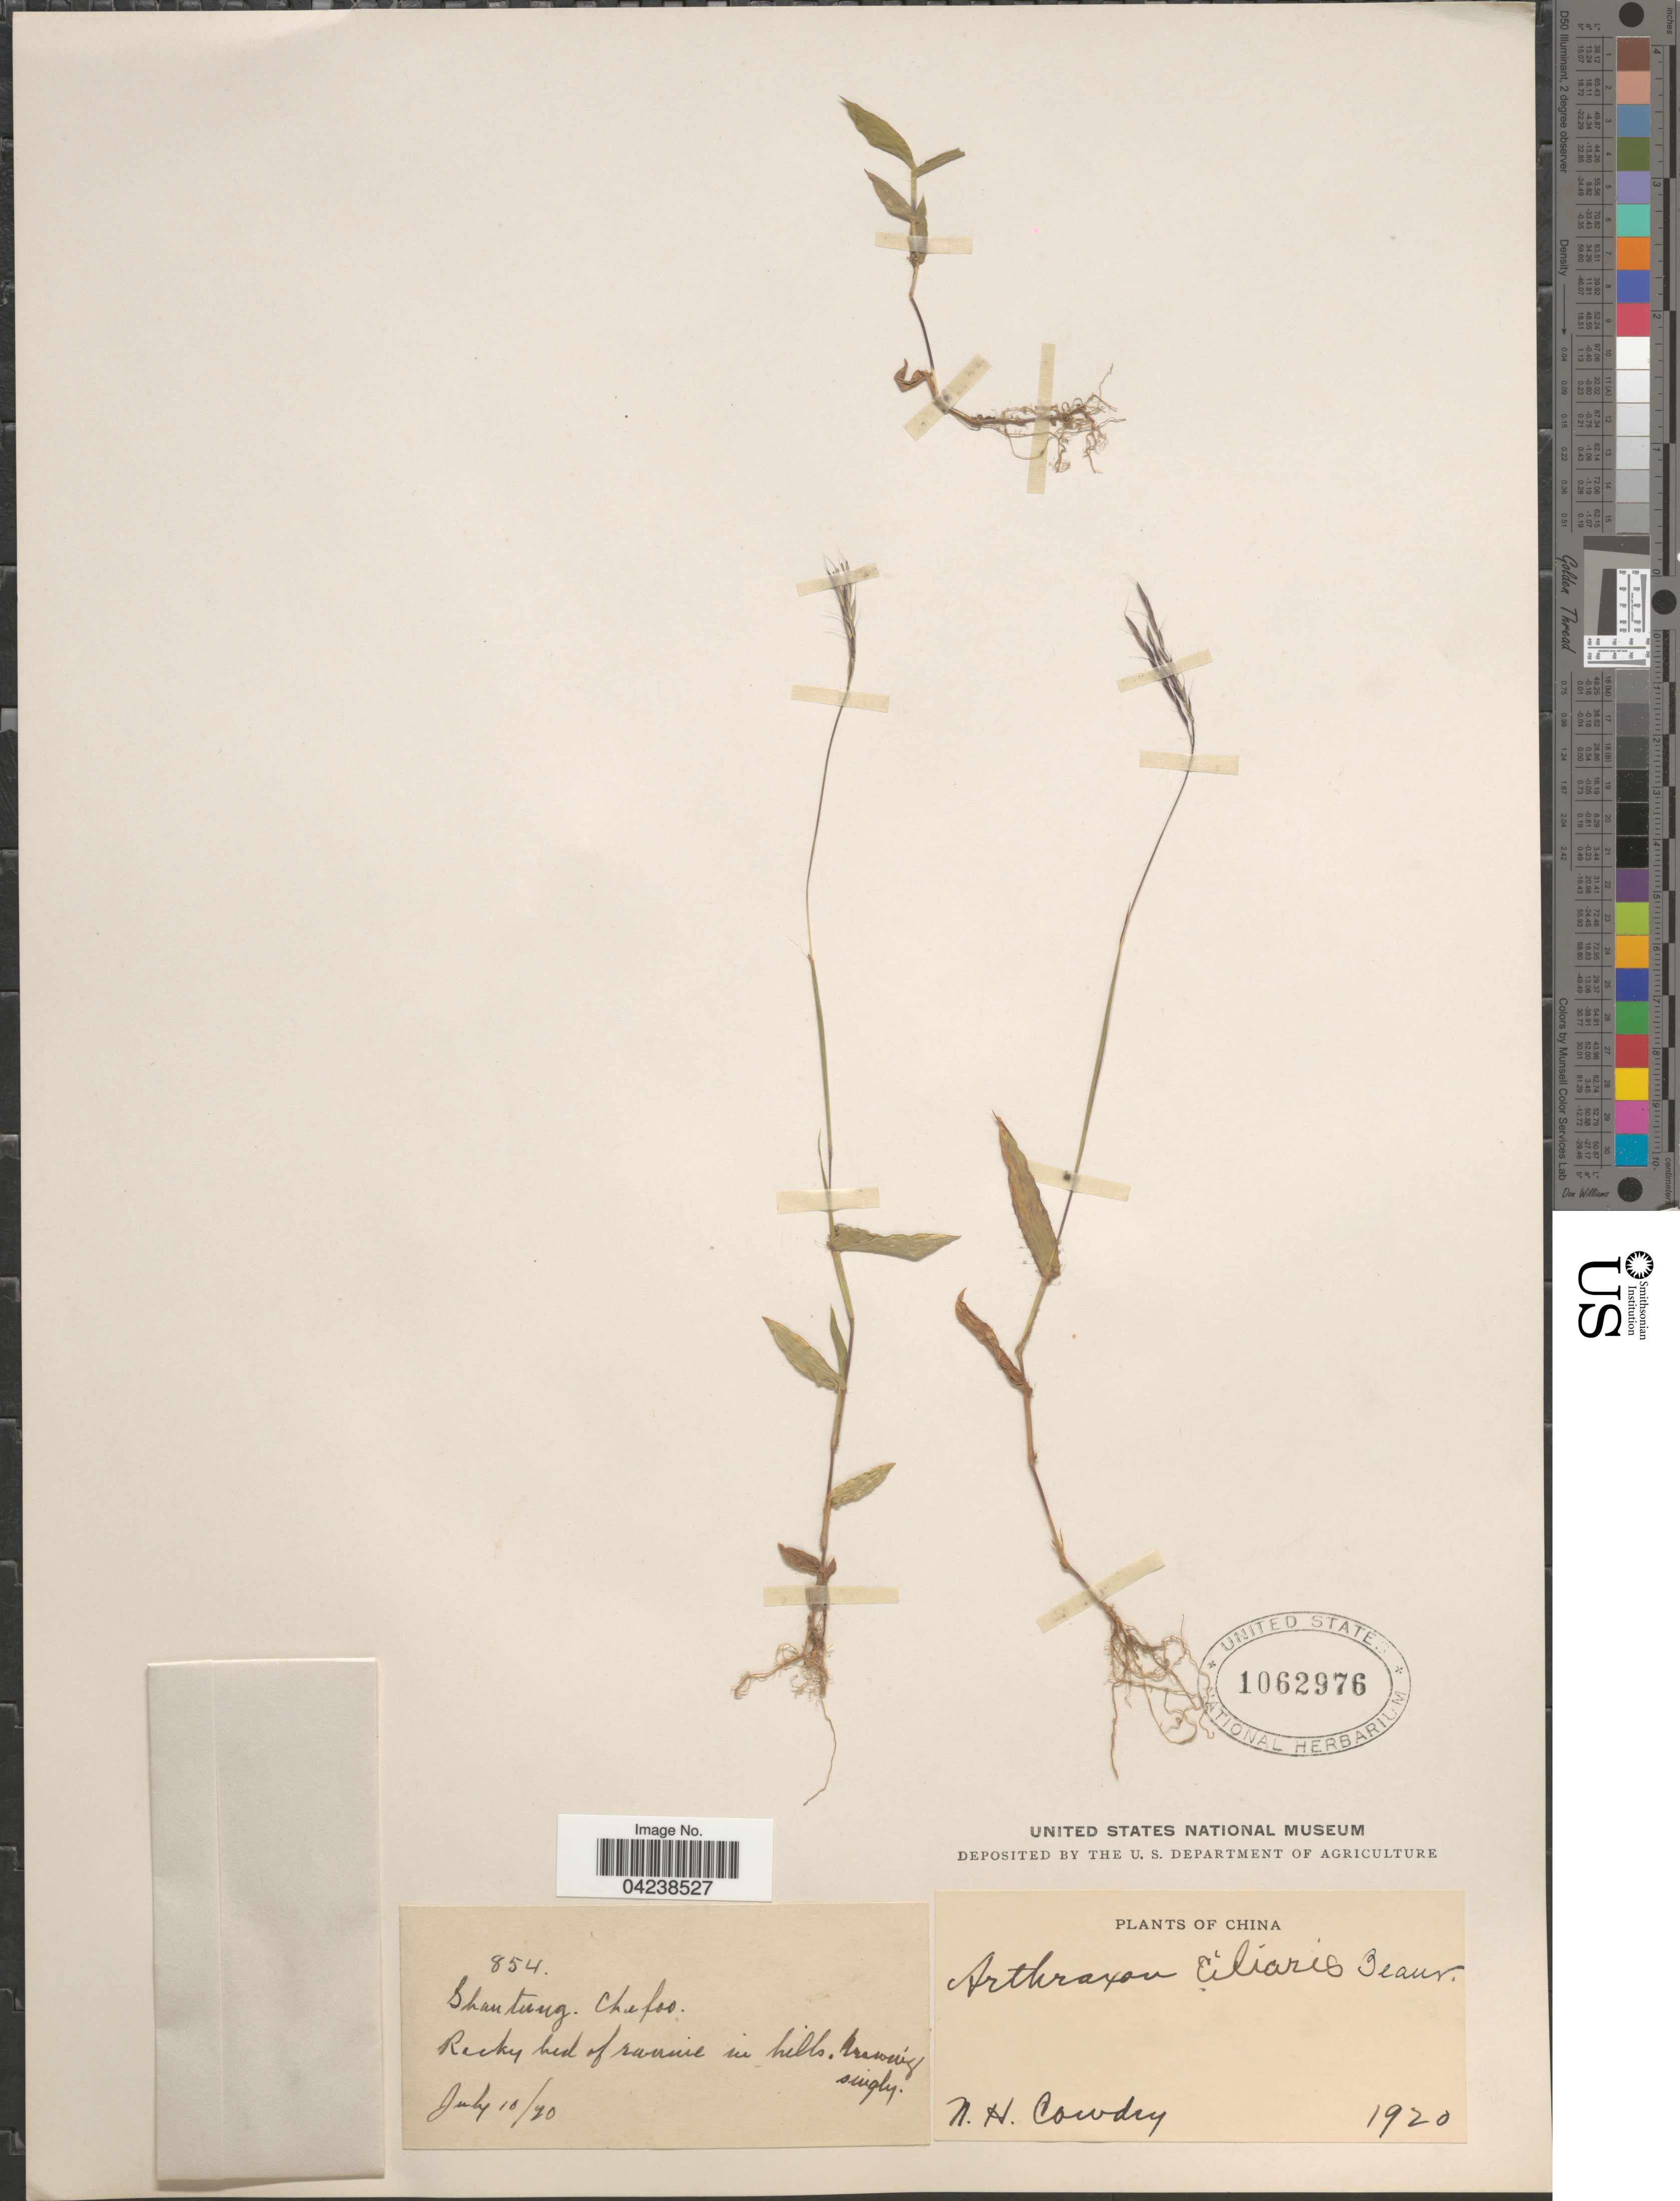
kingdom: Plantae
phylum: Tracheophyta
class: Liliopsida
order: Poales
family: Poaceae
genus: Arthraxon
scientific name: Arthraxon hispidus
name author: (Thunb.) Makino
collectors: N. H. Cowdry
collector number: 854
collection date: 1920-07-10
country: China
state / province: Shandong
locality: Shantung.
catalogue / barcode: US 1062976